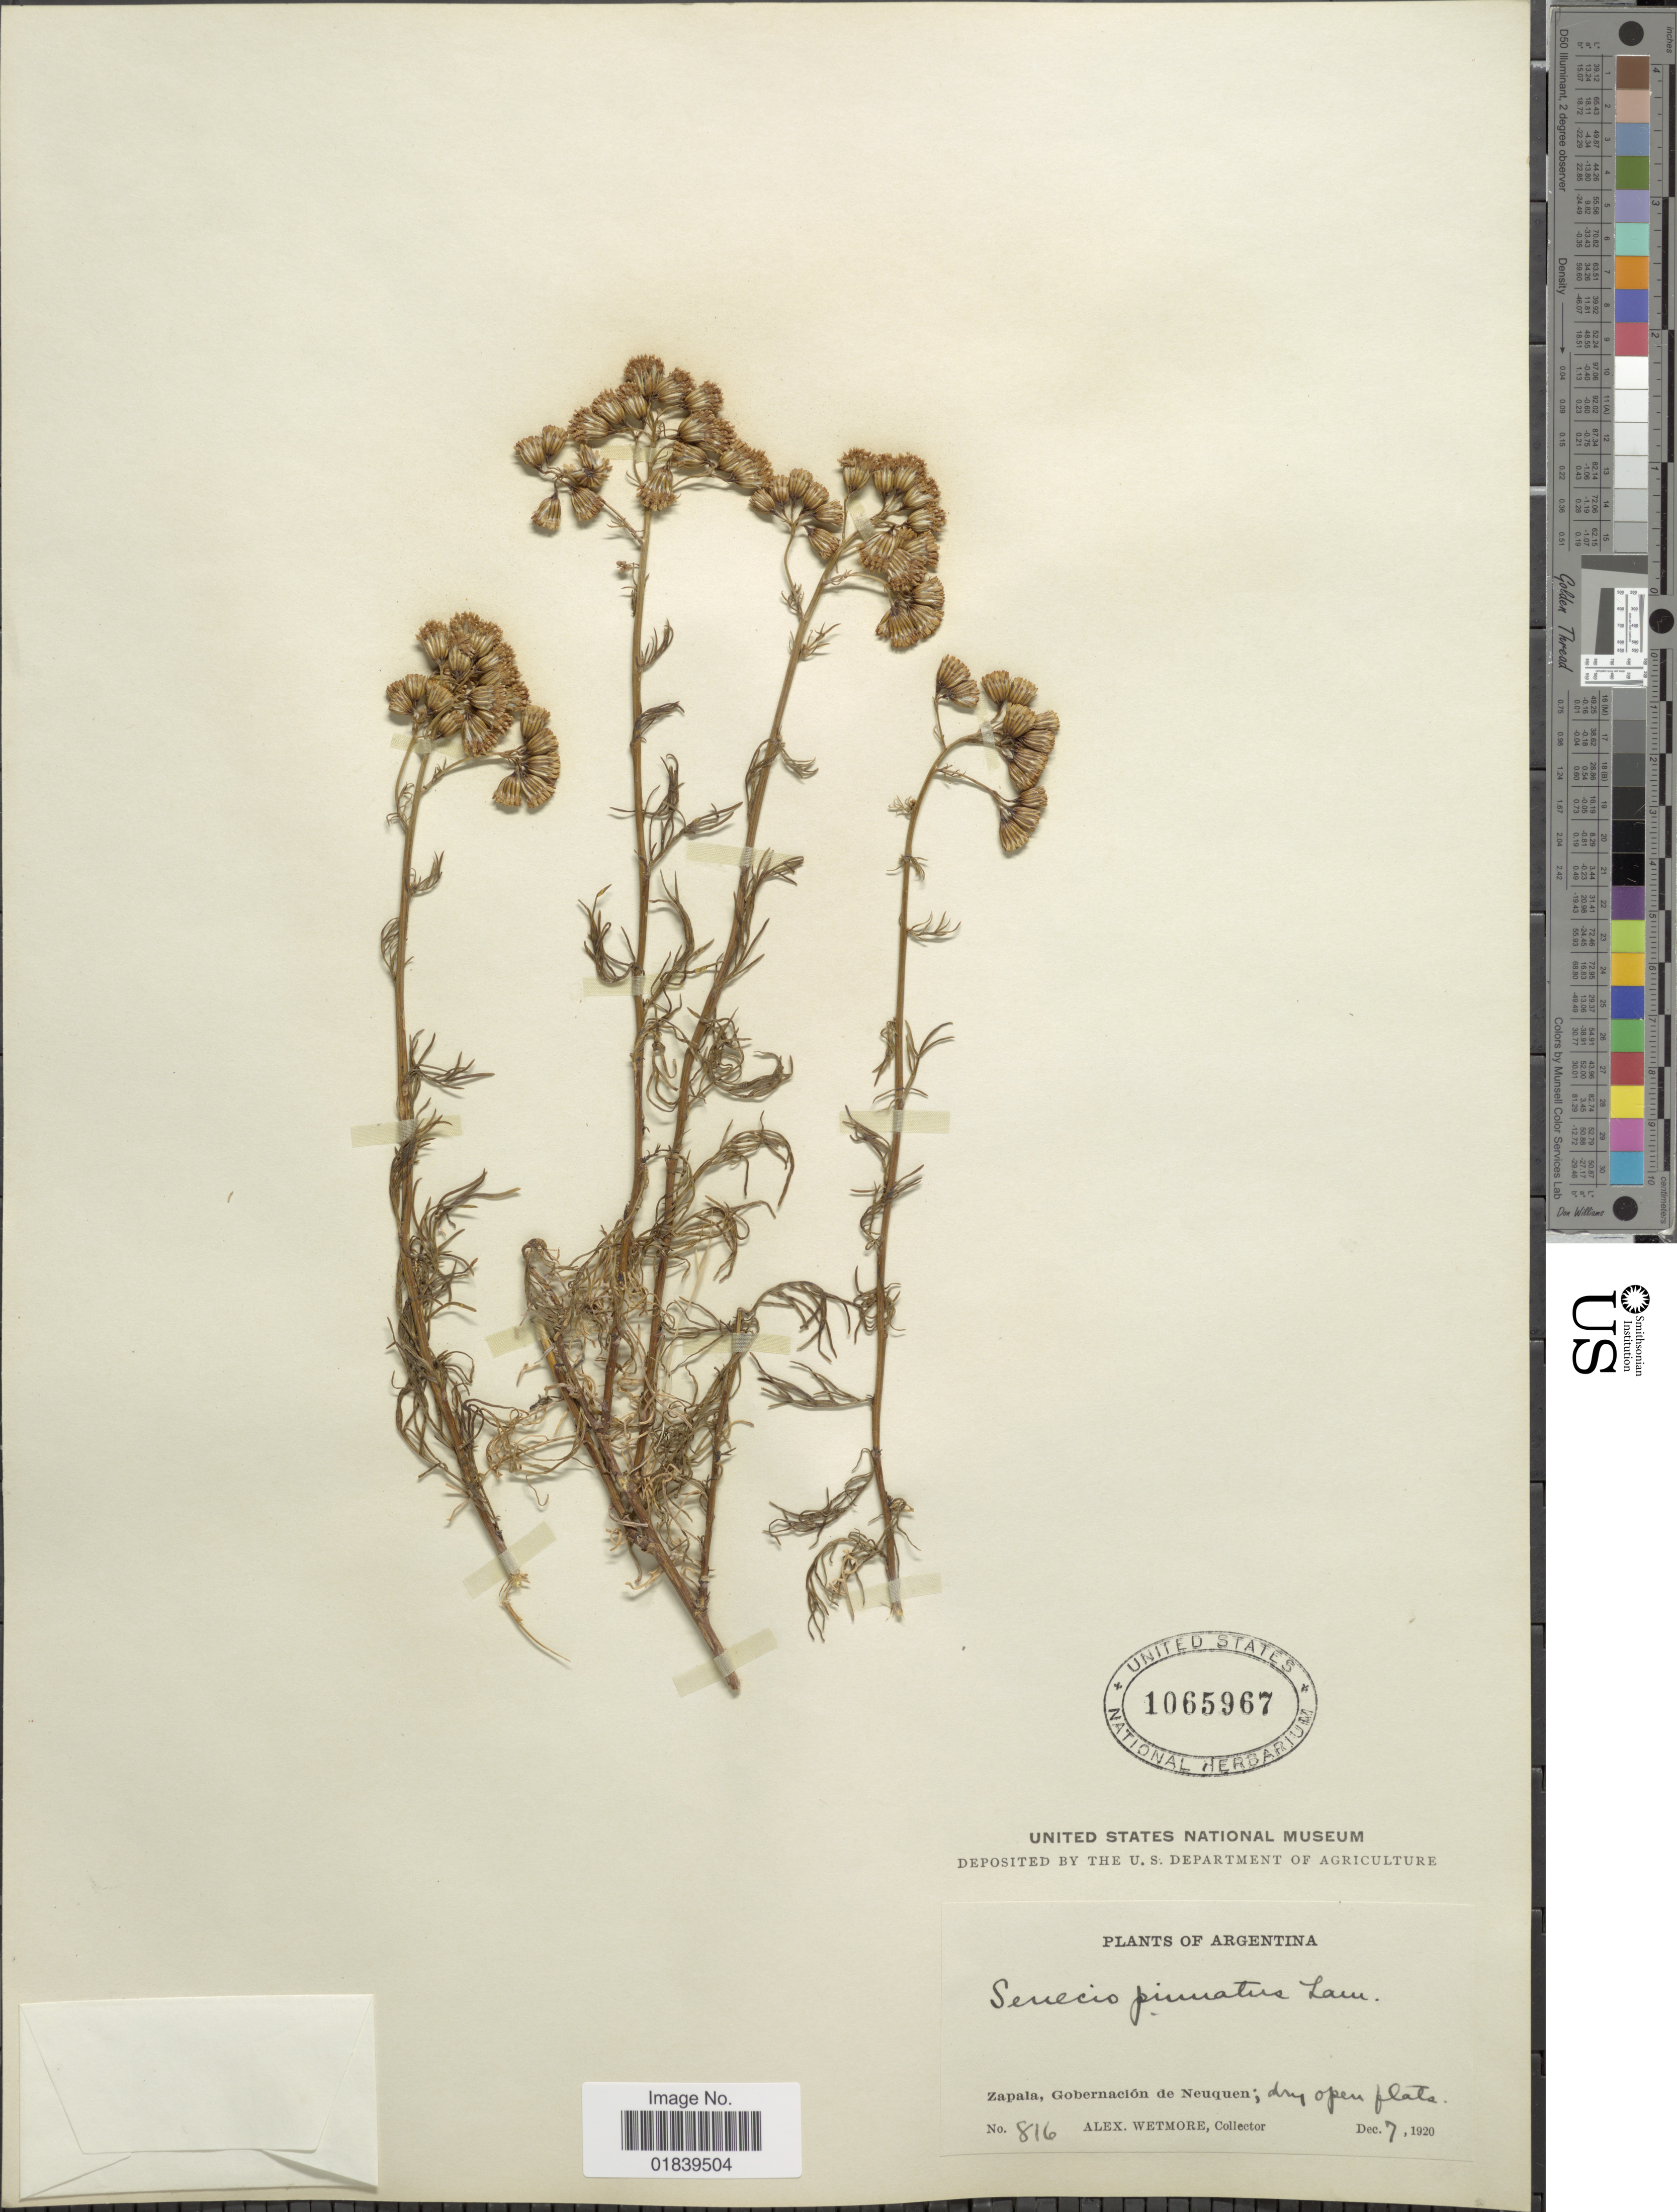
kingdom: Plantae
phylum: Tracheophyta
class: Magnoliopsida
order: Asterales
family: Asteraceae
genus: Senecio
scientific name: Senecio pinnatus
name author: Poir.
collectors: A. Wetmore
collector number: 816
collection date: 1920-12-07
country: Argentina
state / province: Neuquen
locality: Zapala. Gobernacion de Neuquen: Argentina.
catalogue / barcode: US 1065967